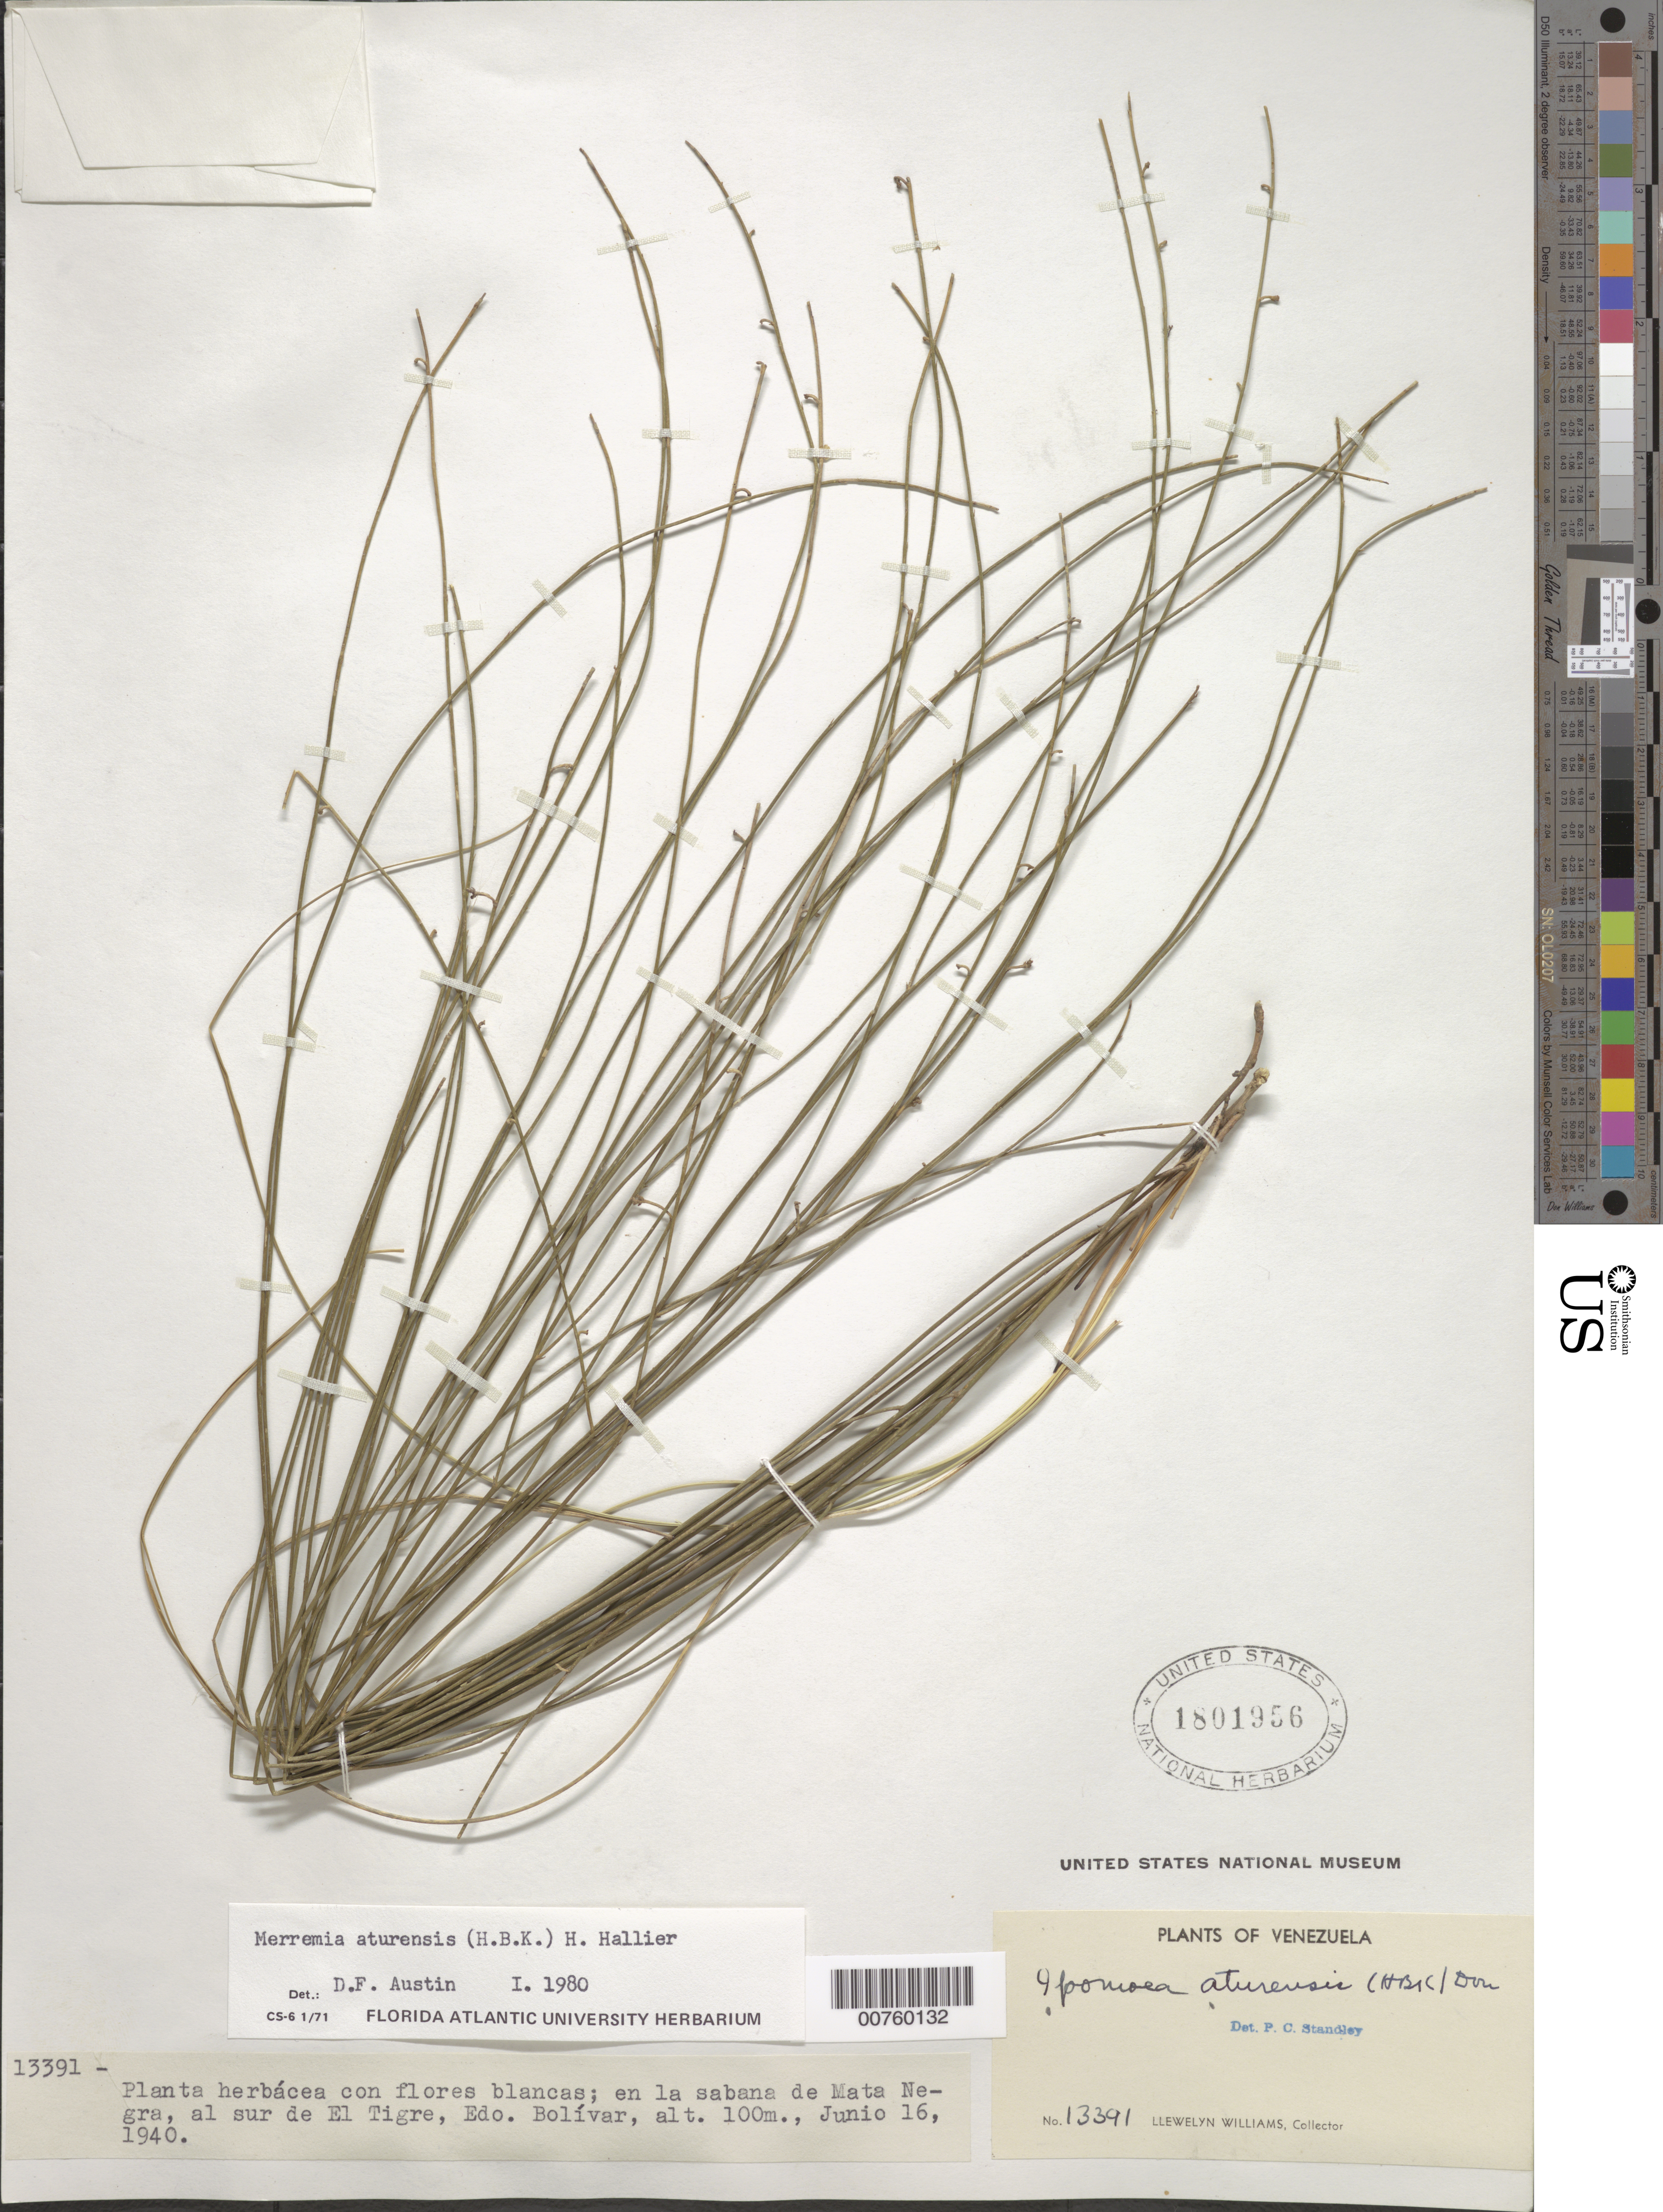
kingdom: Plantae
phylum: Tracheophyta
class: Magnoliopsida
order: Solanales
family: Convolvulaceae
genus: Distimake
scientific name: Distimake aturensis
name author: (Kunth) A. R. Simões & Staples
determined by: Strong, Mark T., (BOT), Smithsonian Institution - National Museum of Natural History (UNITED STATES)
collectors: Ll. Williams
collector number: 13391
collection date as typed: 16-Jun-40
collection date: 1940-06-16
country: Venezuela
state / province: Bolívar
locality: Mata Negra, S of El Tigre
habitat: Savanna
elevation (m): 100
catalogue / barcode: US 1801956